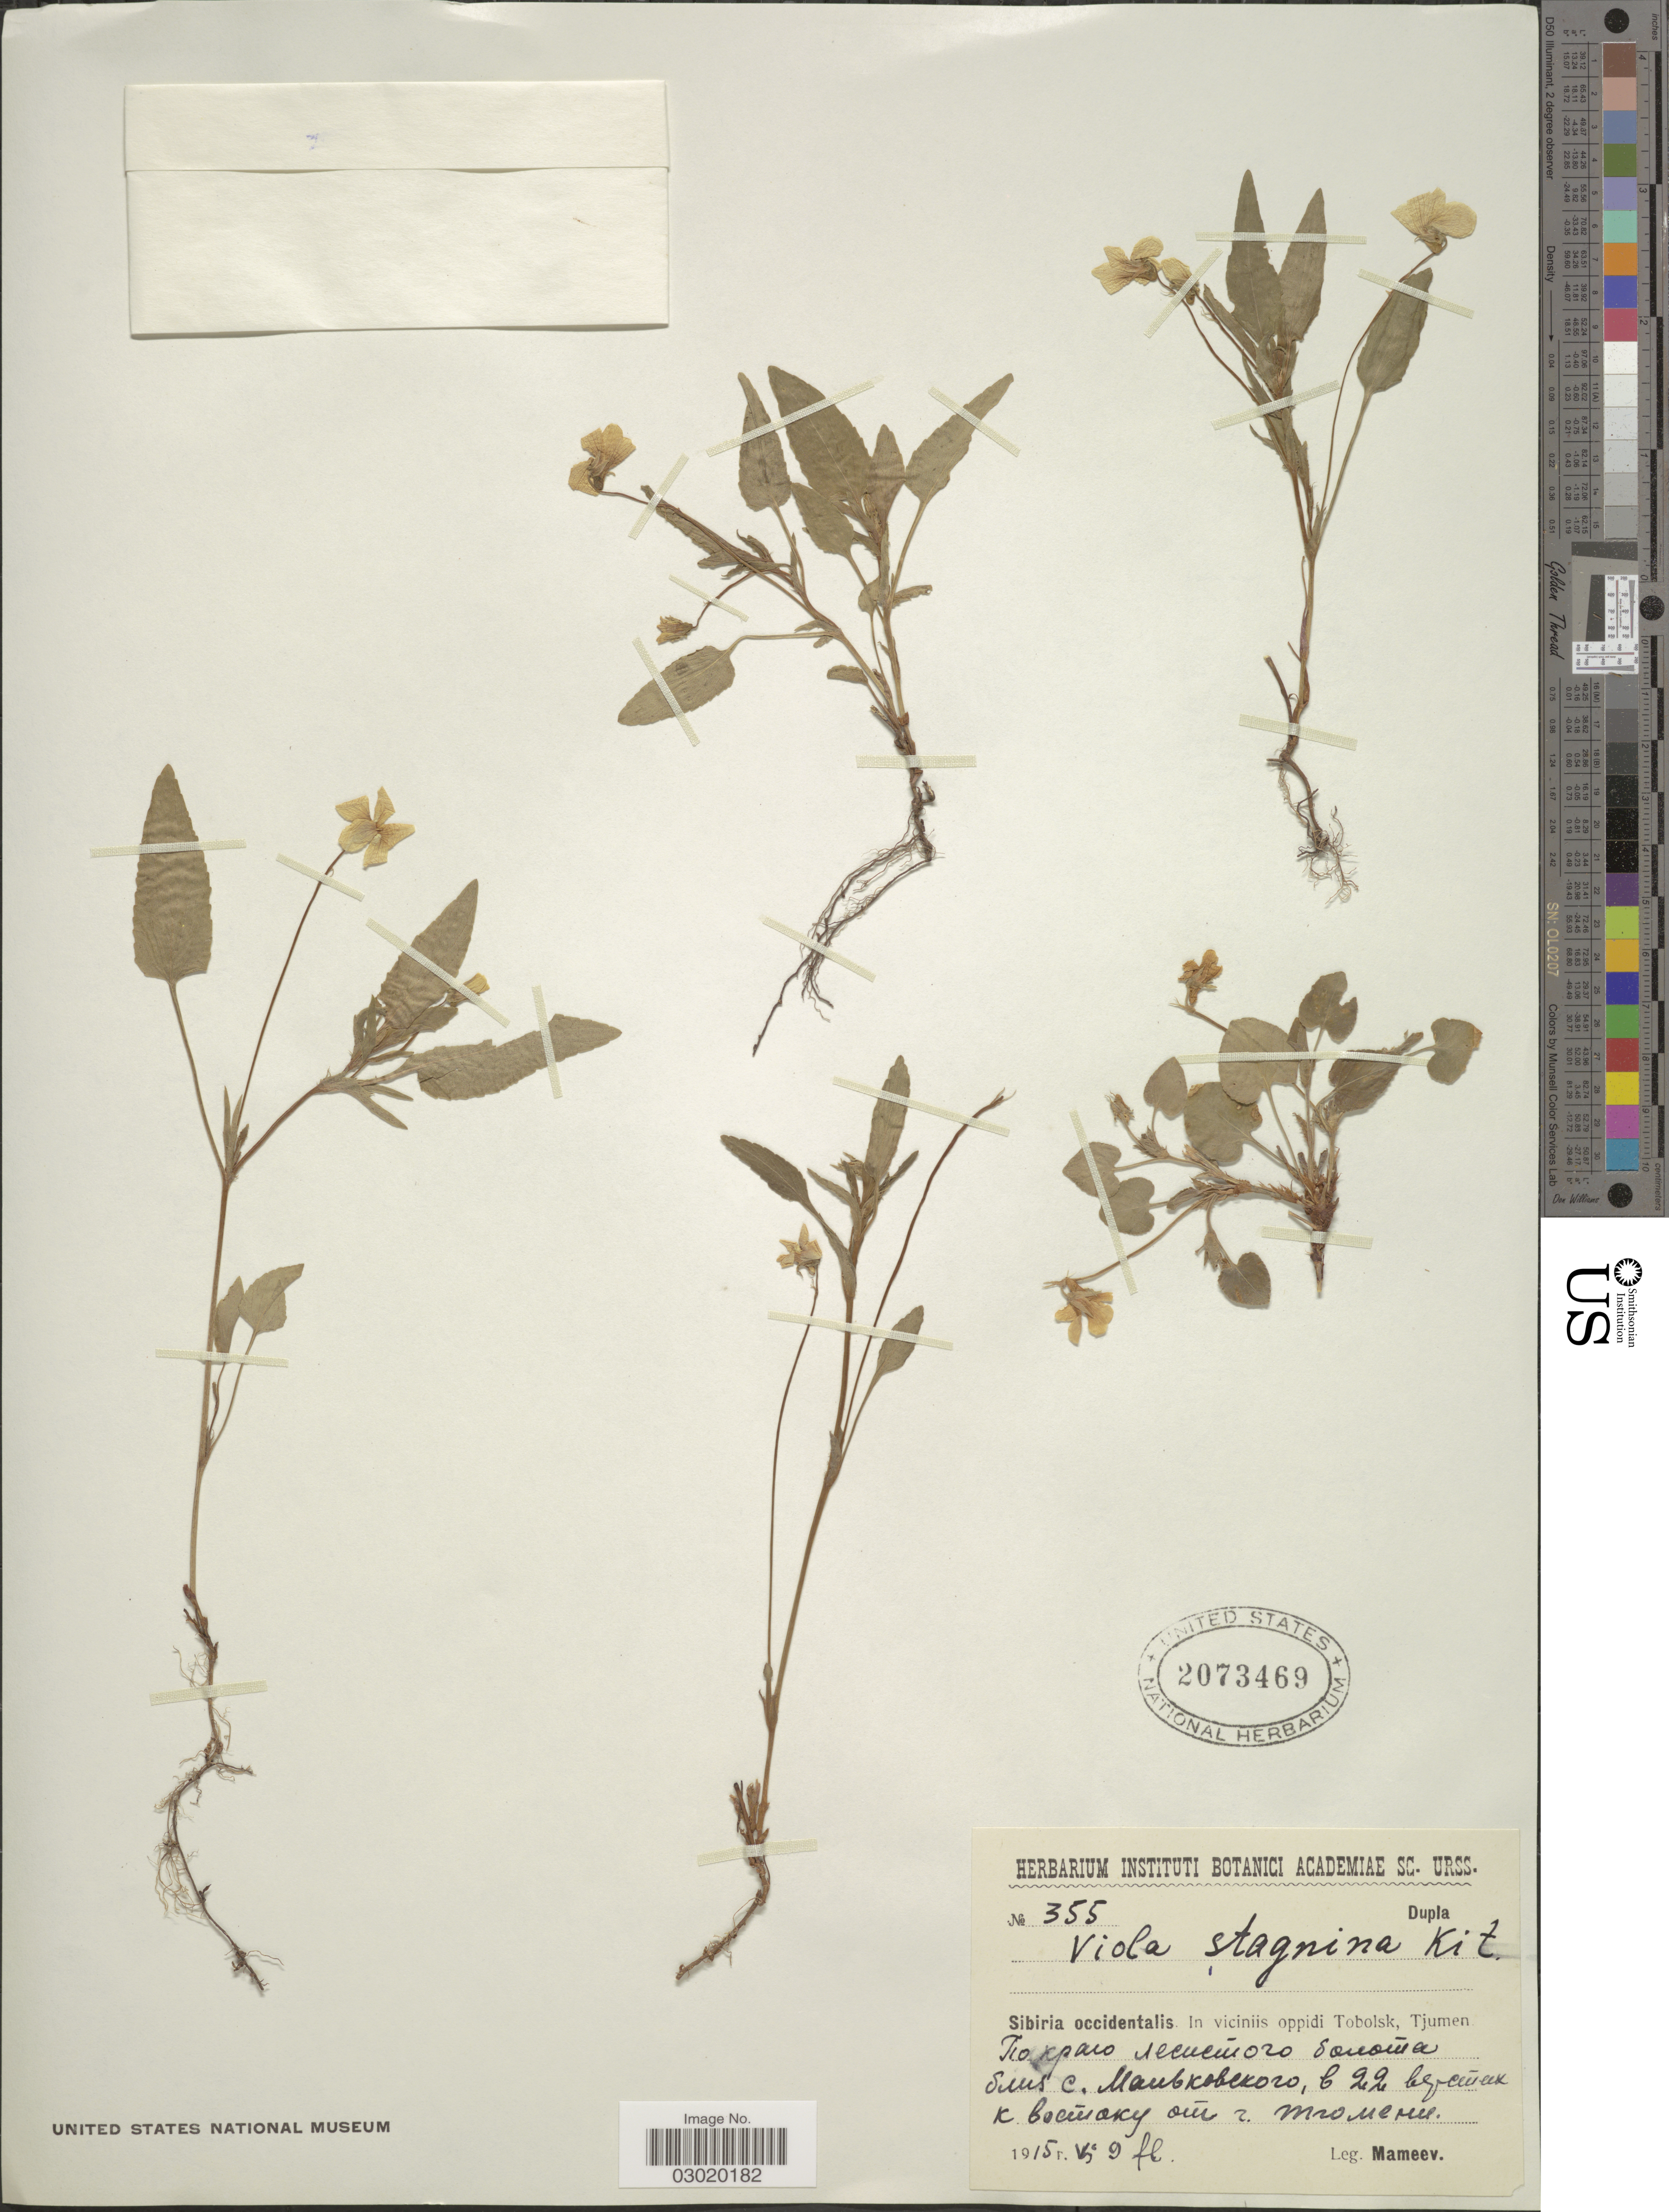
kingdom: Plantae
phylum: Tracheophyta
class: Magnoliopsida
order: Malpighiales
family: Violaceae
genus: Viola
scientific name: Viola stagnina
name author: Kit.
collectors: Mameev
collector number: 355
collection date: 1915-05-09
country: Russian Federation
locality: Sibiria occidentalis: In viciniis oppidi Tobolsk, Tjumen.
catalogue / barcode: US 2073469